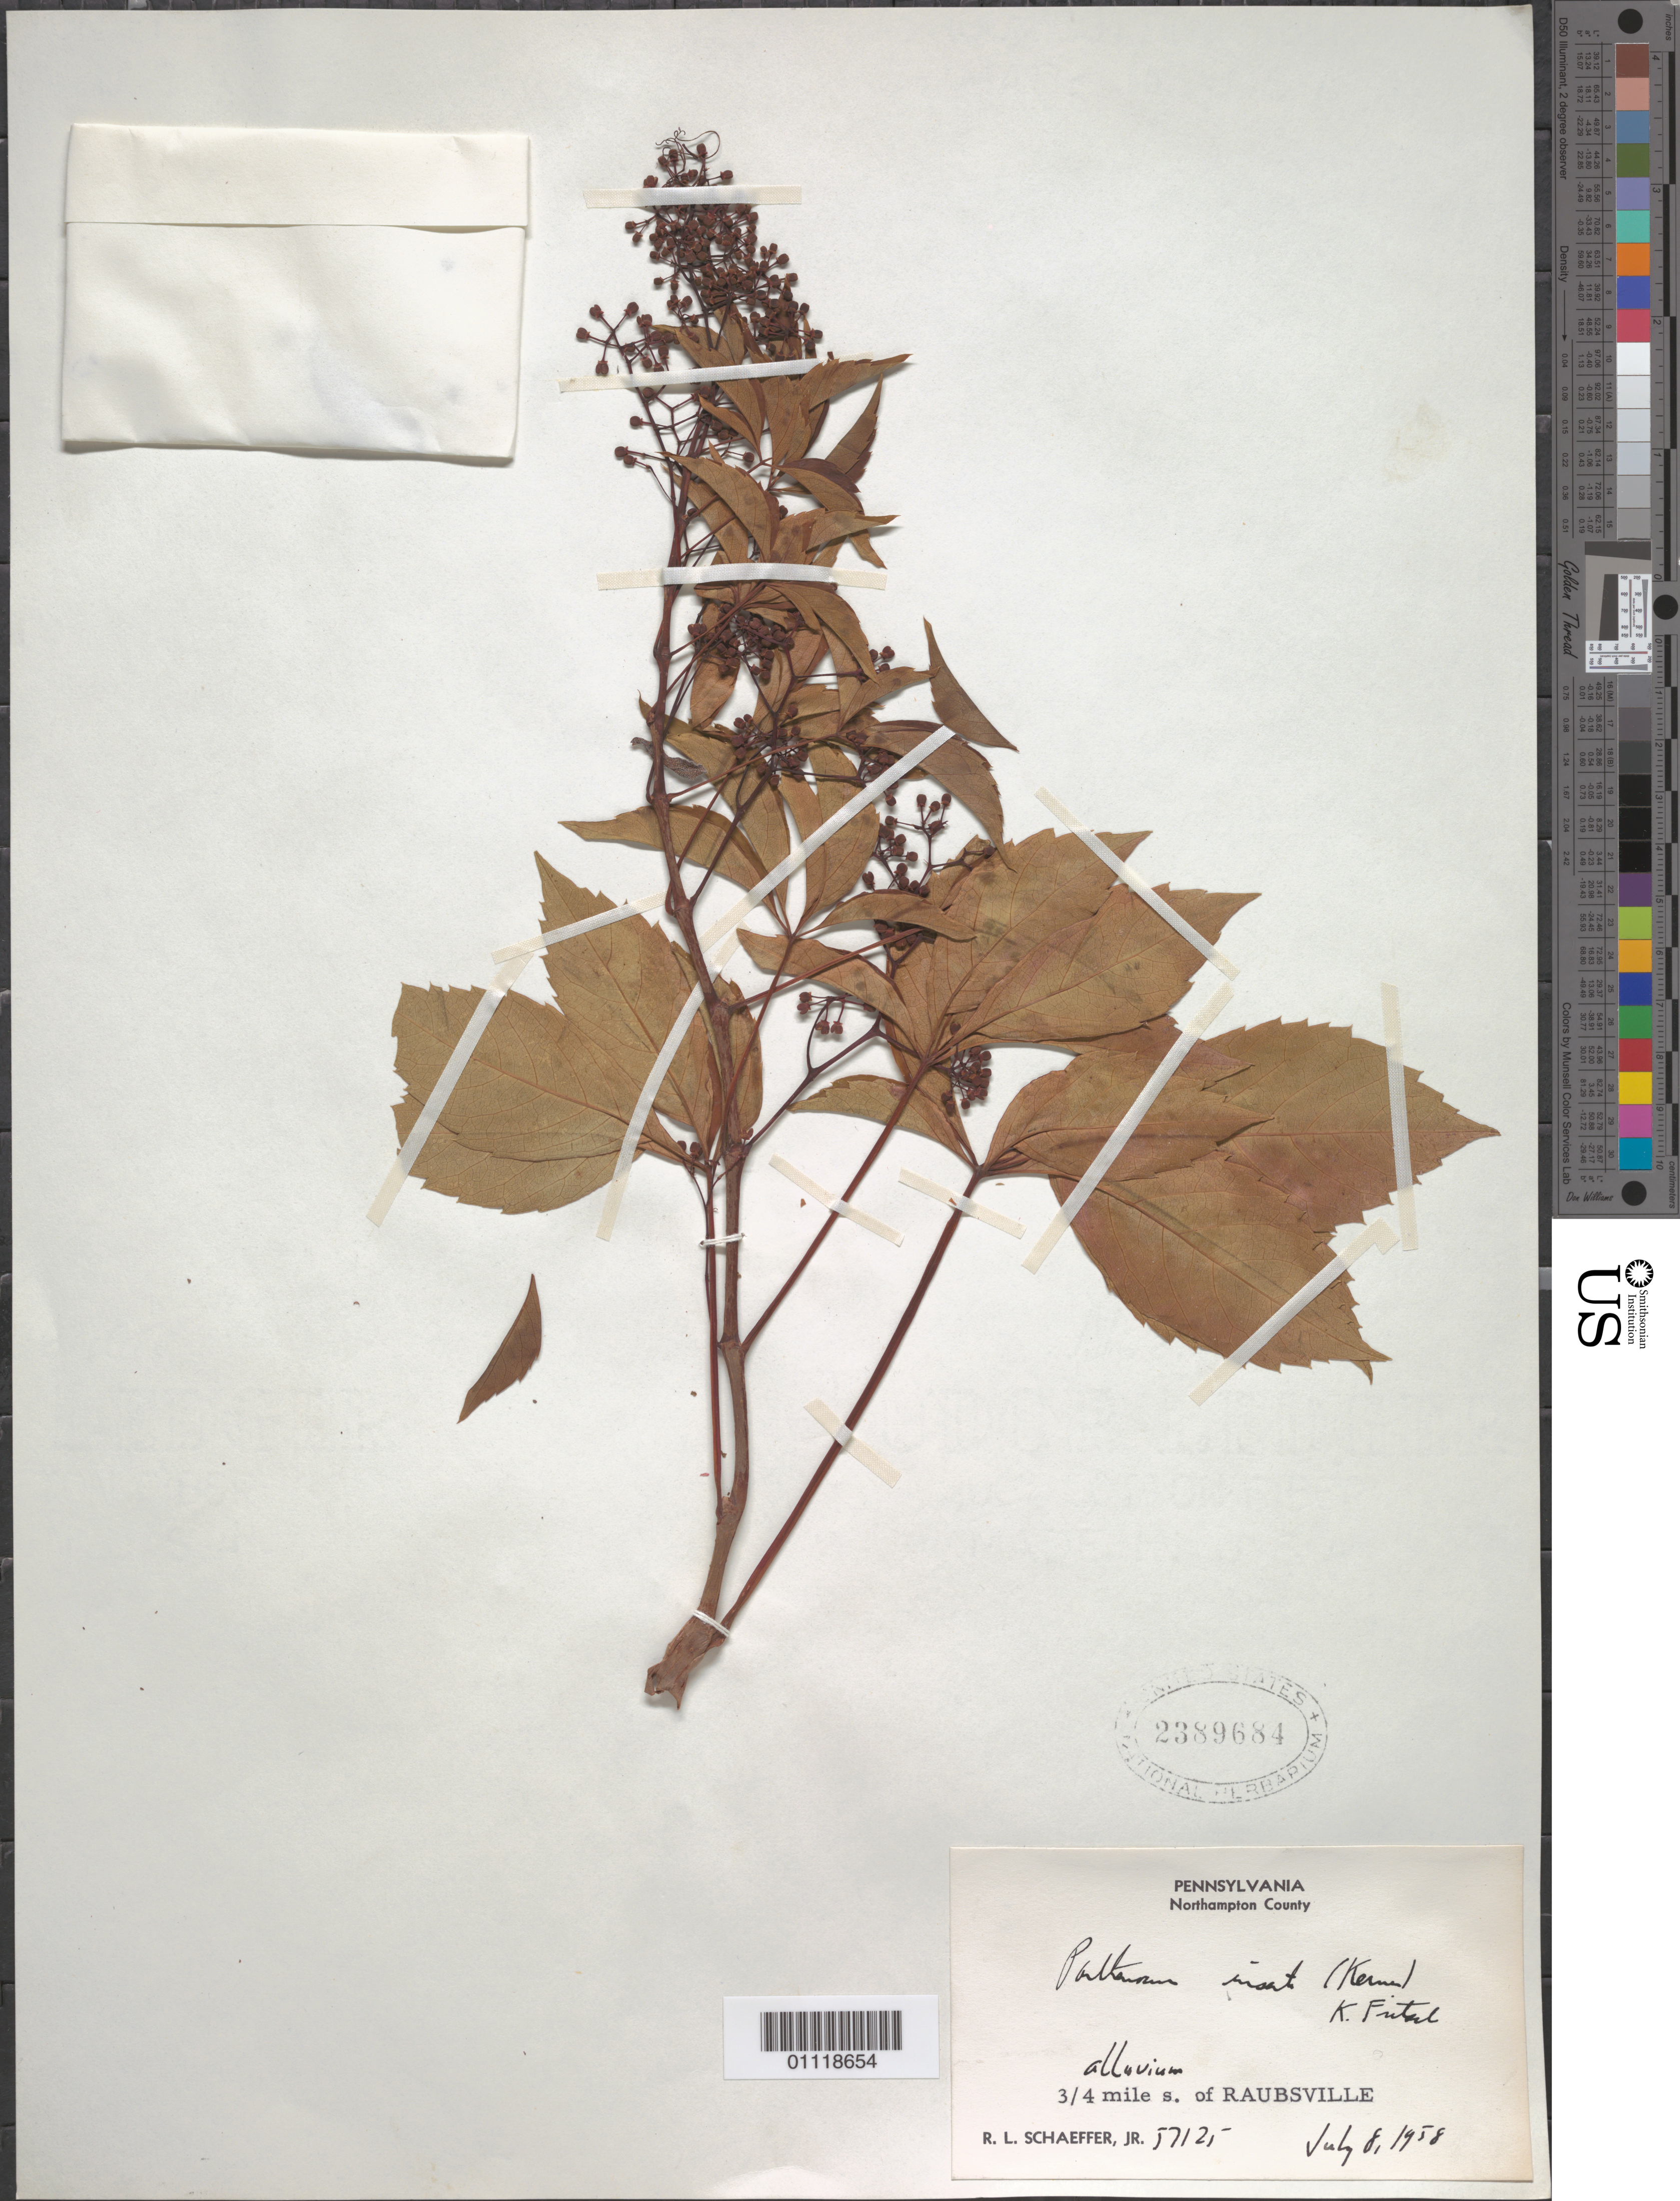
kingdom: Plantae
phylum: Tracheophyta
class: Magnoliopsida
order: Vitales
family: Vitaceae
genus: Parthenocissus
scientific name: Parthenocissus vitacea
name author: (Knerr) Hitchc.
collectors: R. L. Schaeffer Jr.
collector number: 57125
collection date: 1958-07-08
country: United States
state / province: Pennsylvania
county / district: Northampton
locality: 3/4 mi S of Raubsville.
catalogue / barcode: US 2389684